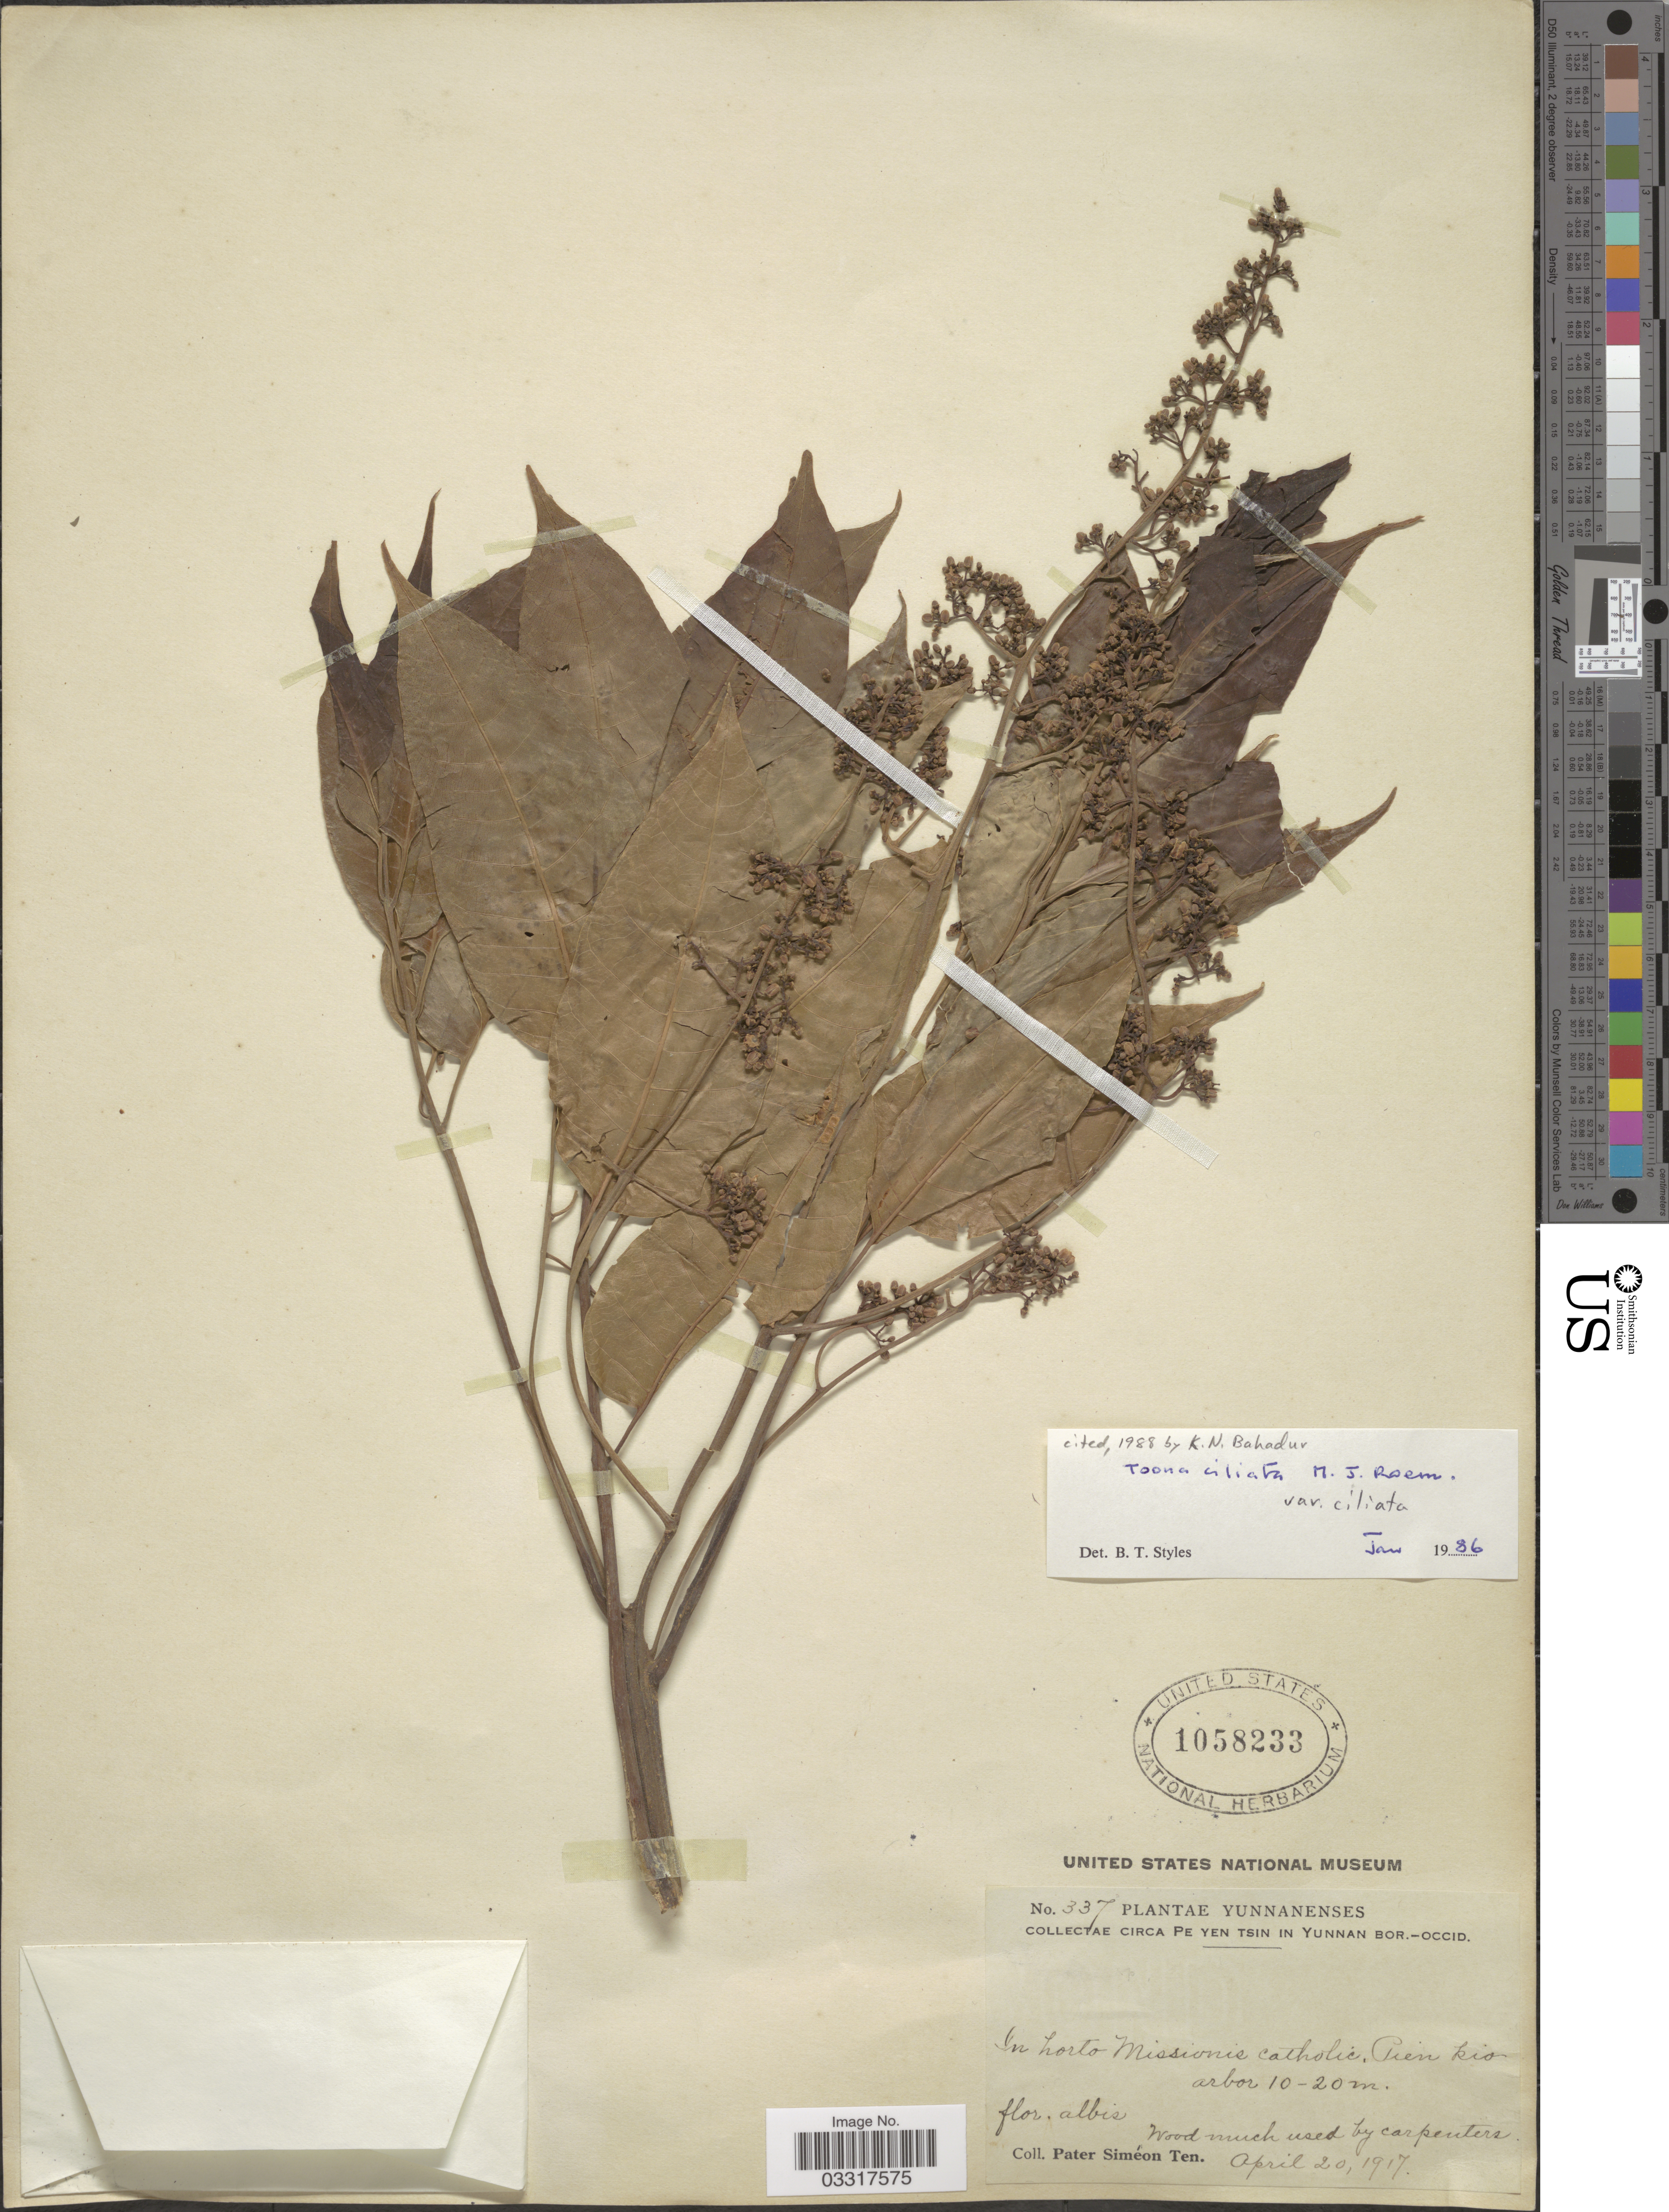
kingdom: Plantae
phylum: Tracheophyta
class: Magnoliopsida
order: Sapindales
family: Meliaceae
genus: Toona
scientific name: Toona ciliata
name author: M. Roem.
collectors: P. S. Ten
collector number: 337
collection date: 1917-04-20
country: China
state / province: Yunnan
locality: Pe Yen Tsin in Yunnan bor.-occid, In horto Missionis catholic, Pien kio arbor.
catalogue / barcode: US 1058233